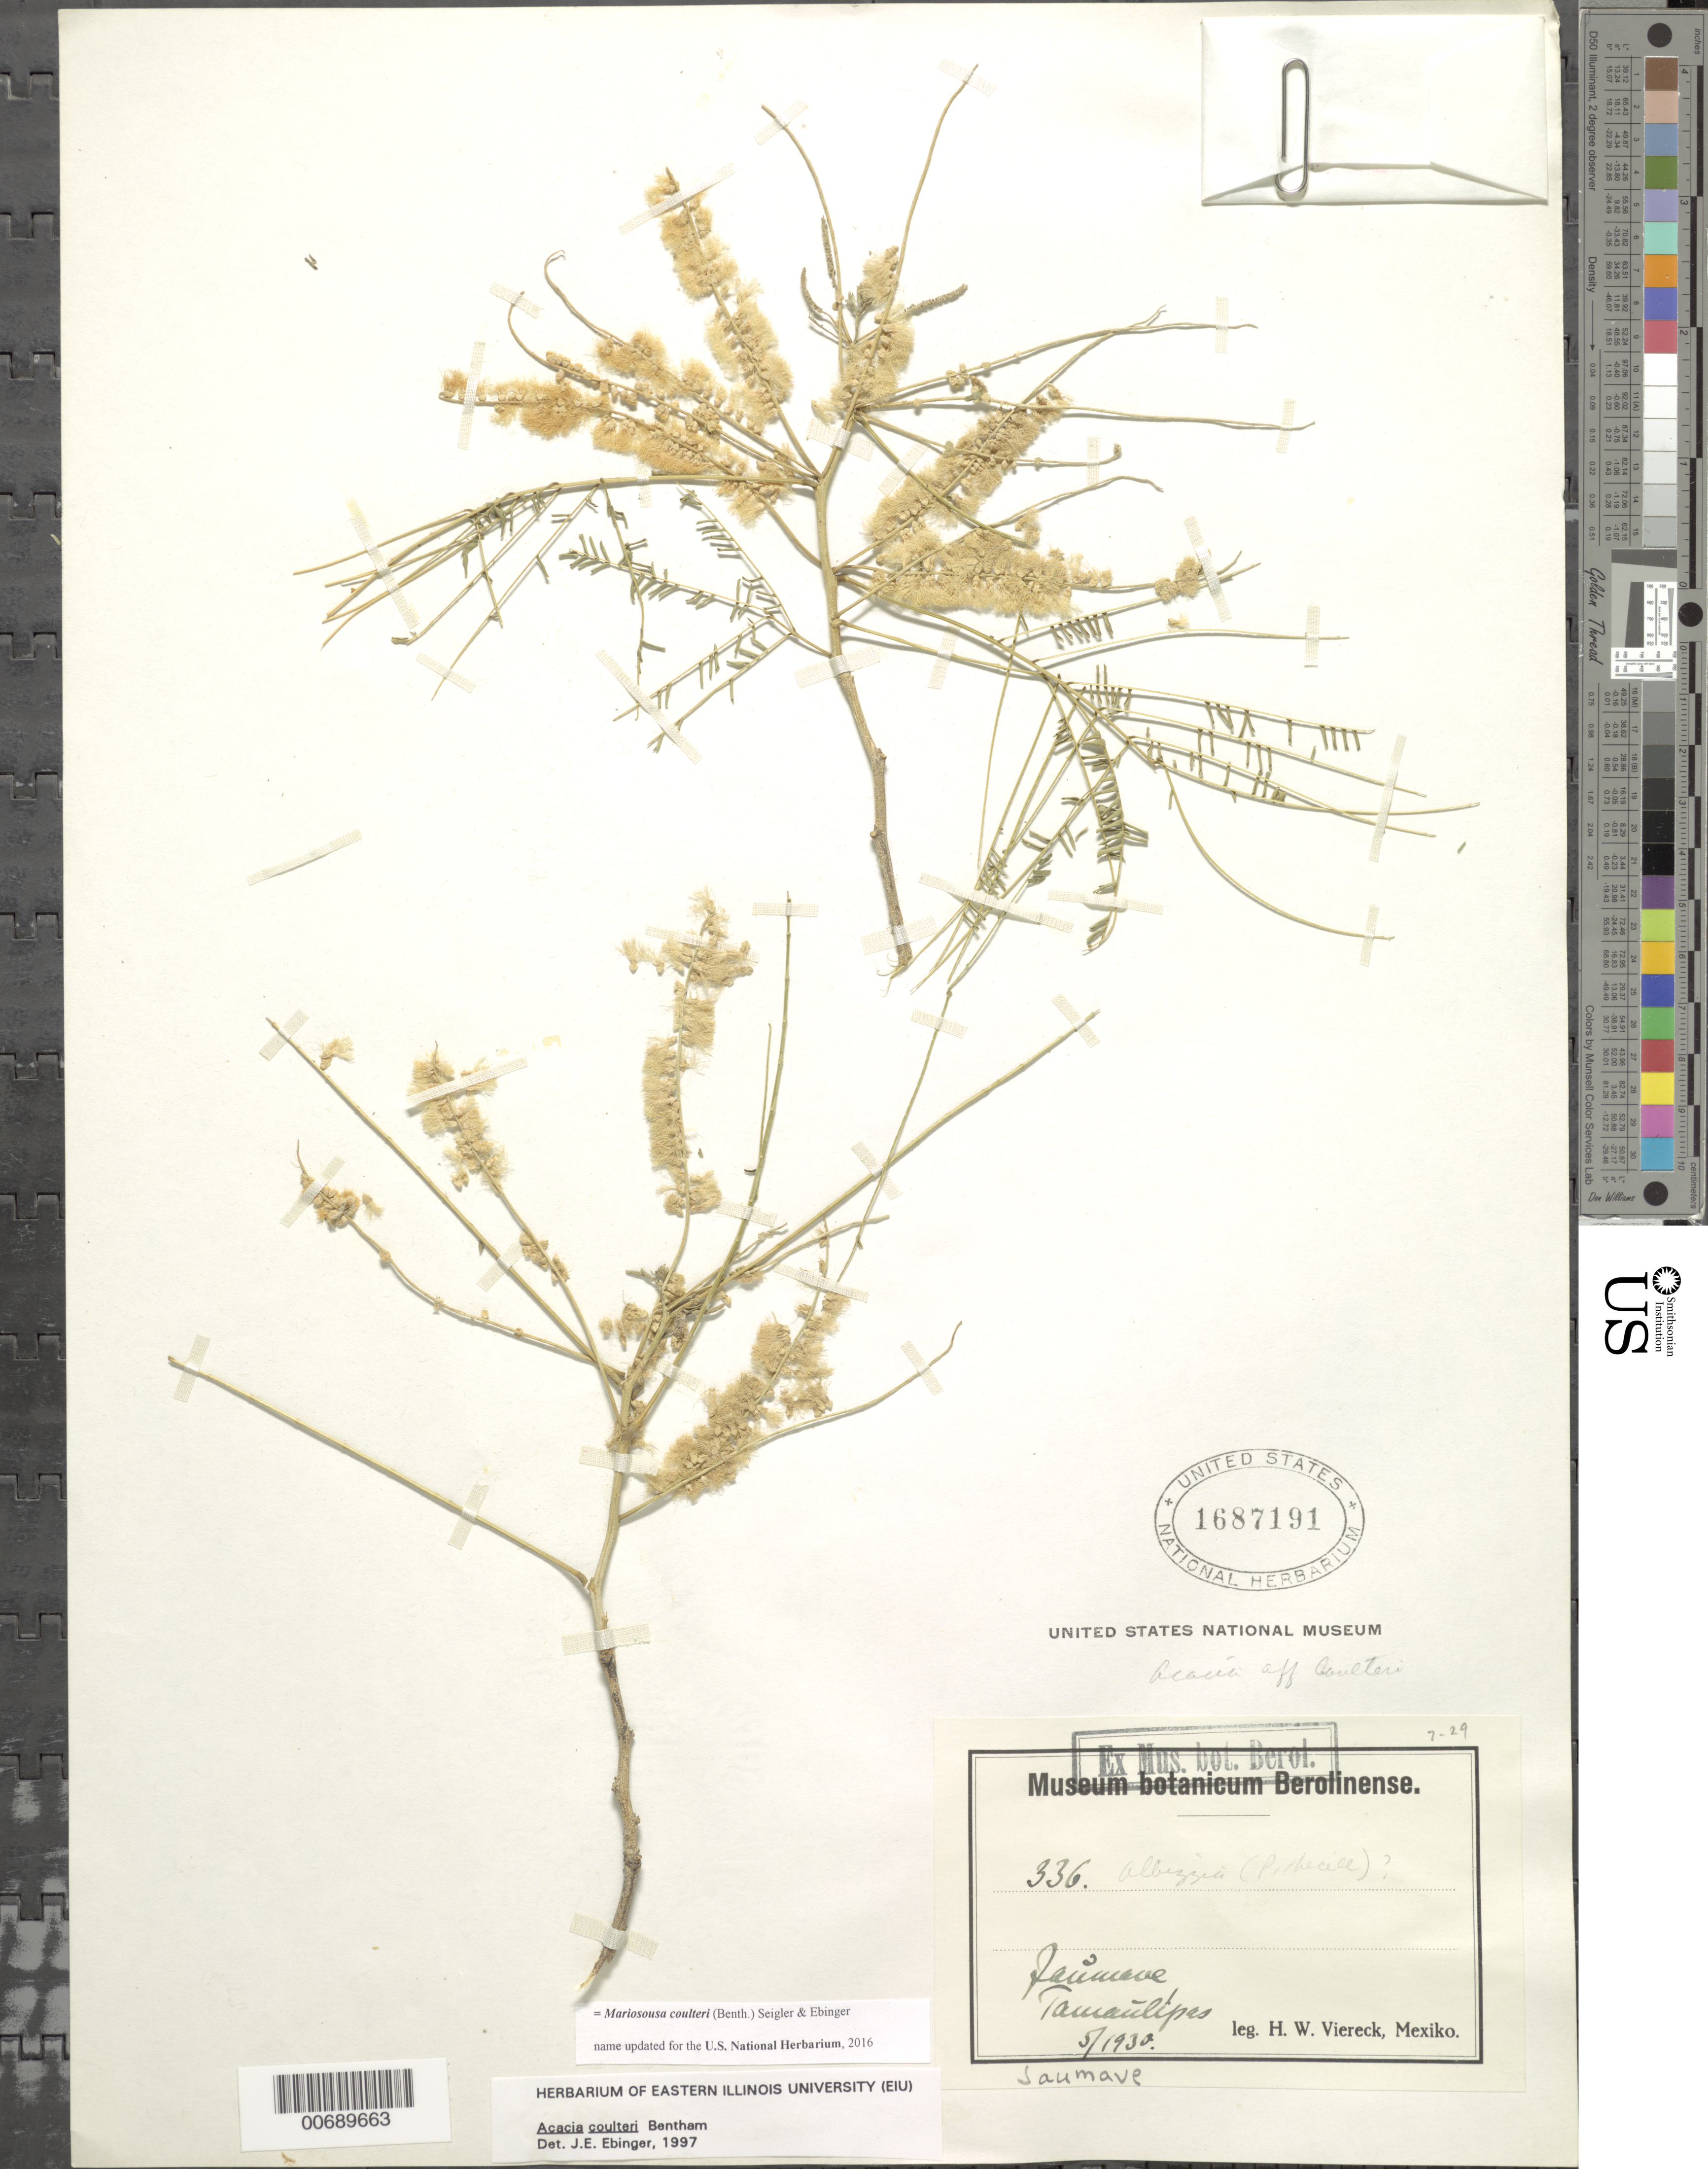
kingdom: Plantae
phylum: Tracheophyta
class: Magnoliopsida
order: Fabales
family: Fabaceae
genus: Mariosousa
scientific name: Mariosousa coulteri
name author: (Benth.) Seigler & Ebinger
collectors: H. W. Viereck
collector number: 336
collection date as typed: May 1930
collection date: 1930-05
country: Mexico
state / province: Tamaulipas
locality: Saumave.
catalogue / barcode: US 1687191